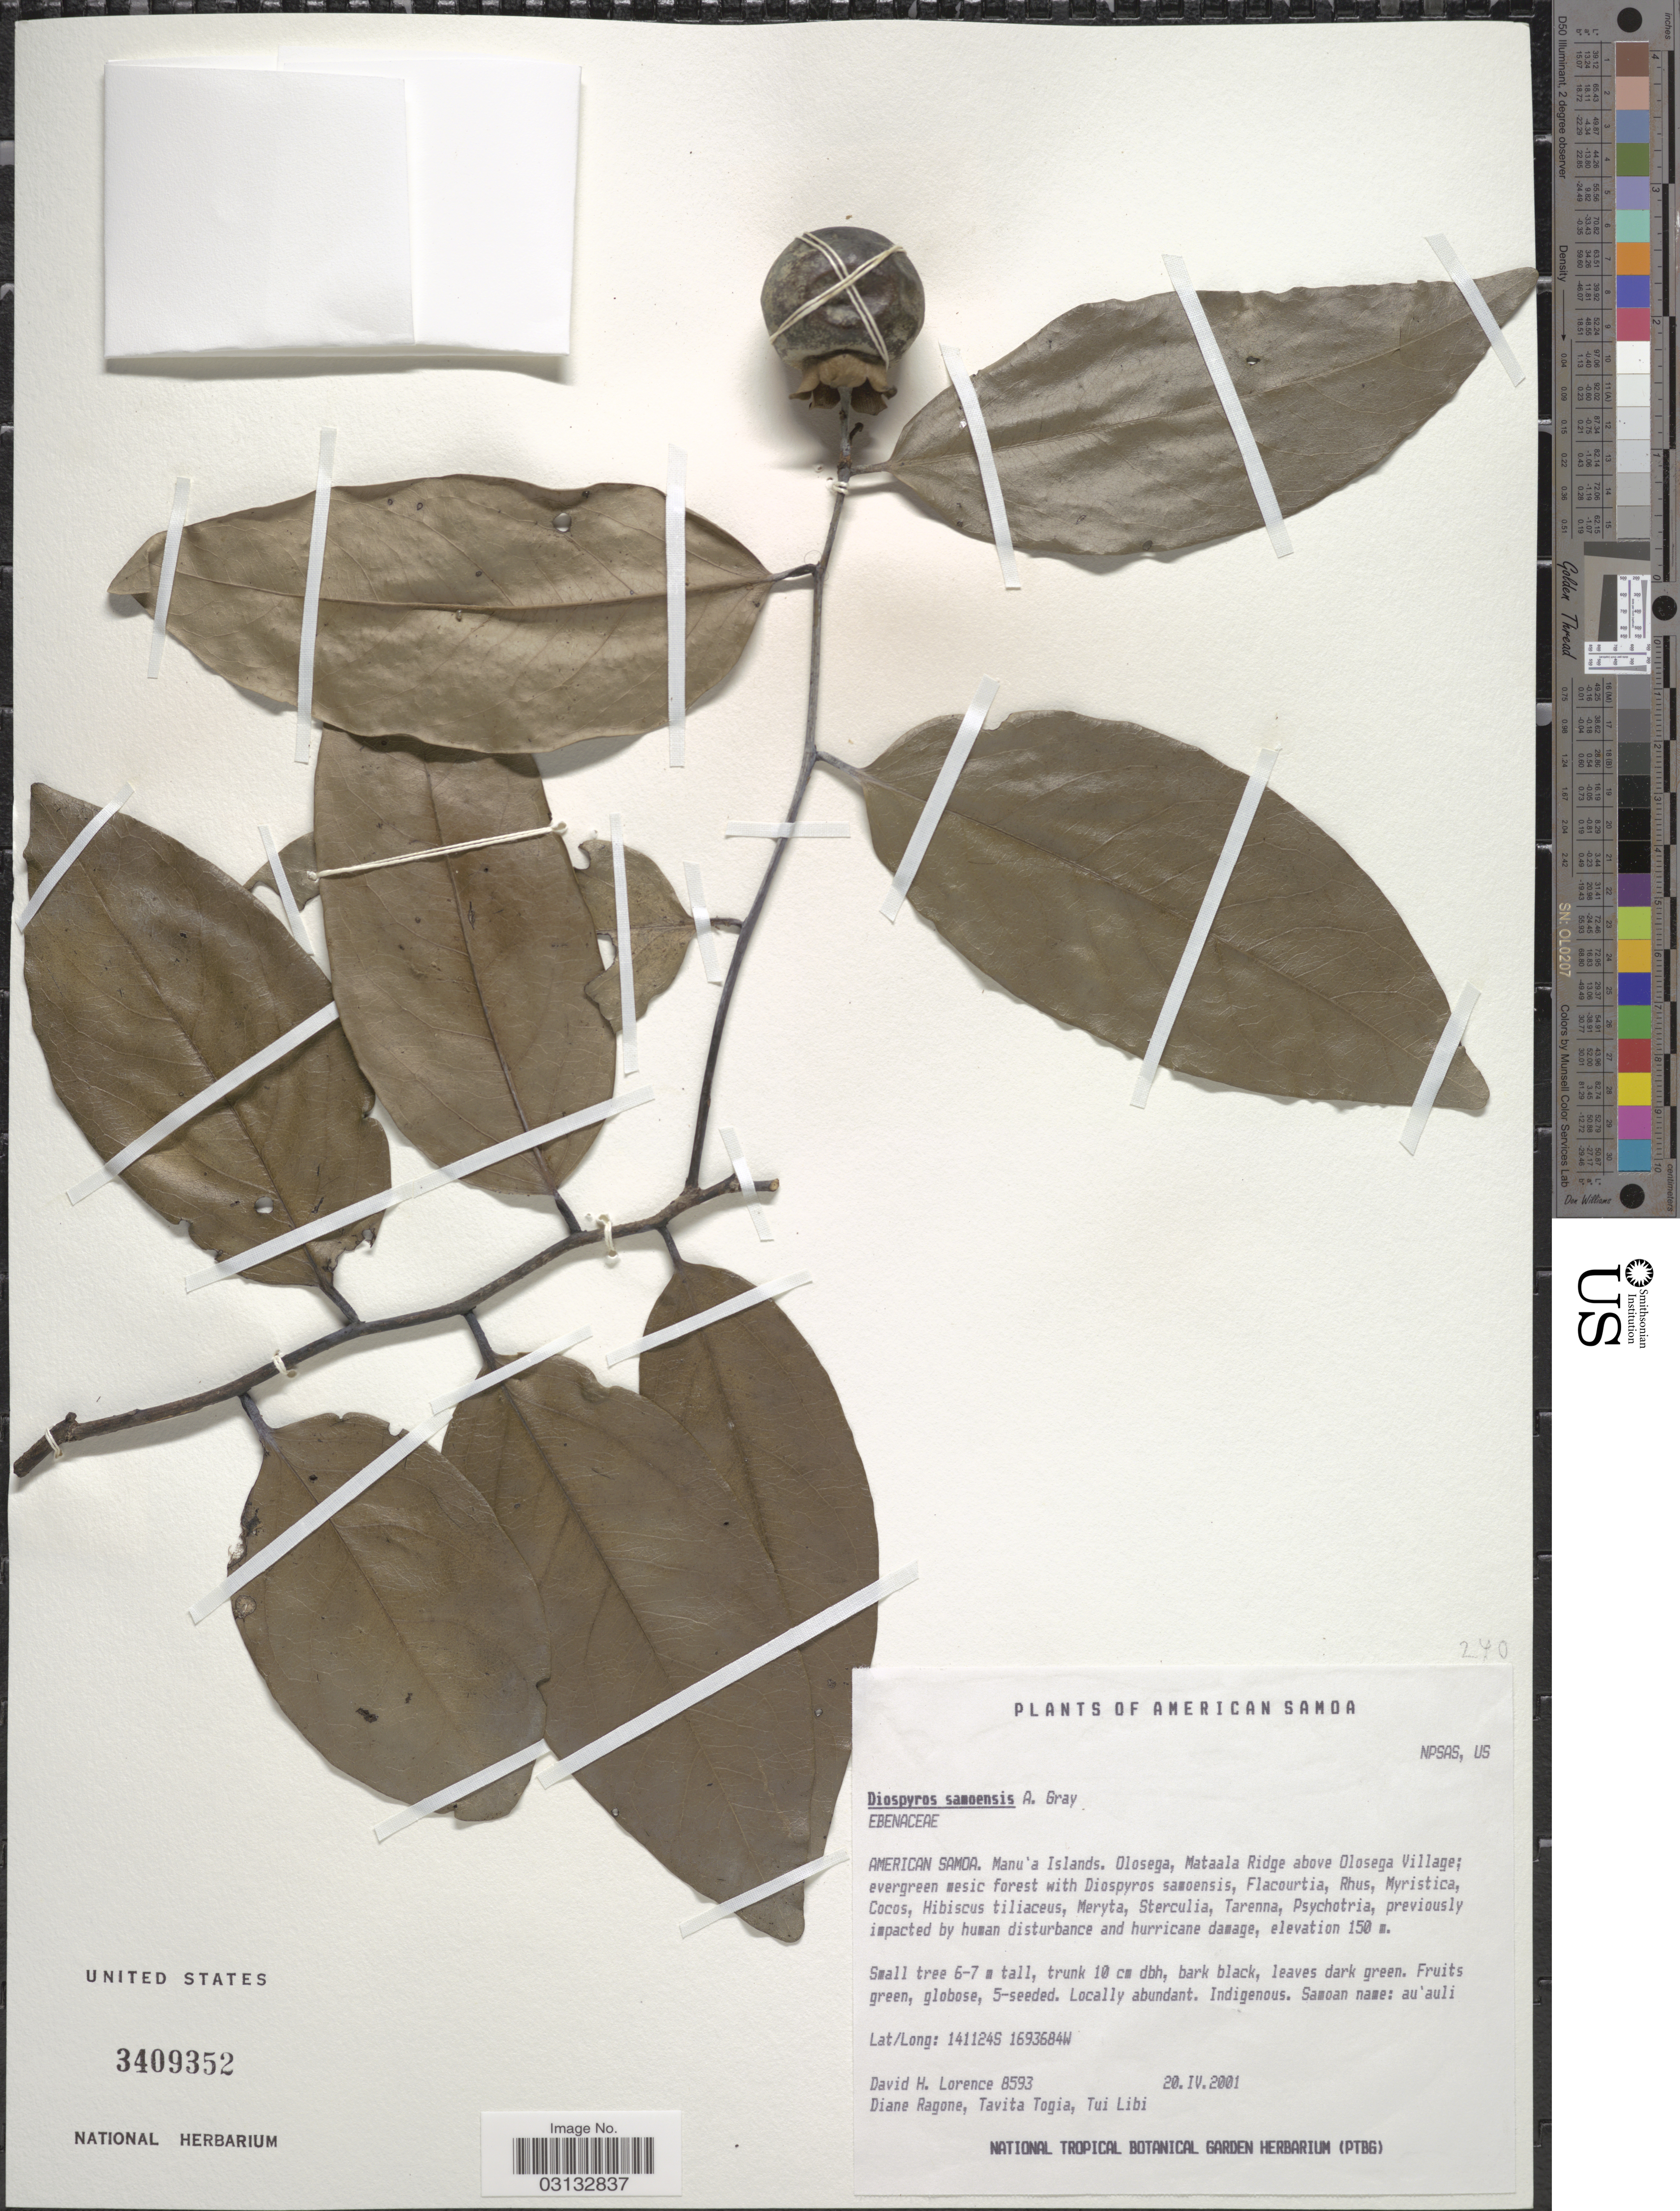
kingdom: Plantae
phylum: Tracheophyta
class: Magnoliopsida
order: Ericales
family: Ebenaceae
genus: Diospyros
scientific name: Diospyros samoensis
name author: A. Gray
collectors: D. Lorence, D. Ragone, T. Togia & T. Libi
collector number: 8593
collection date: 2001-04-20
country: American Samoa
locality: Manu'a Islands. Olosega, Mataala Ridge above Olosega Village.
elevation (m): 150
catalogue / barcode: US 3409352